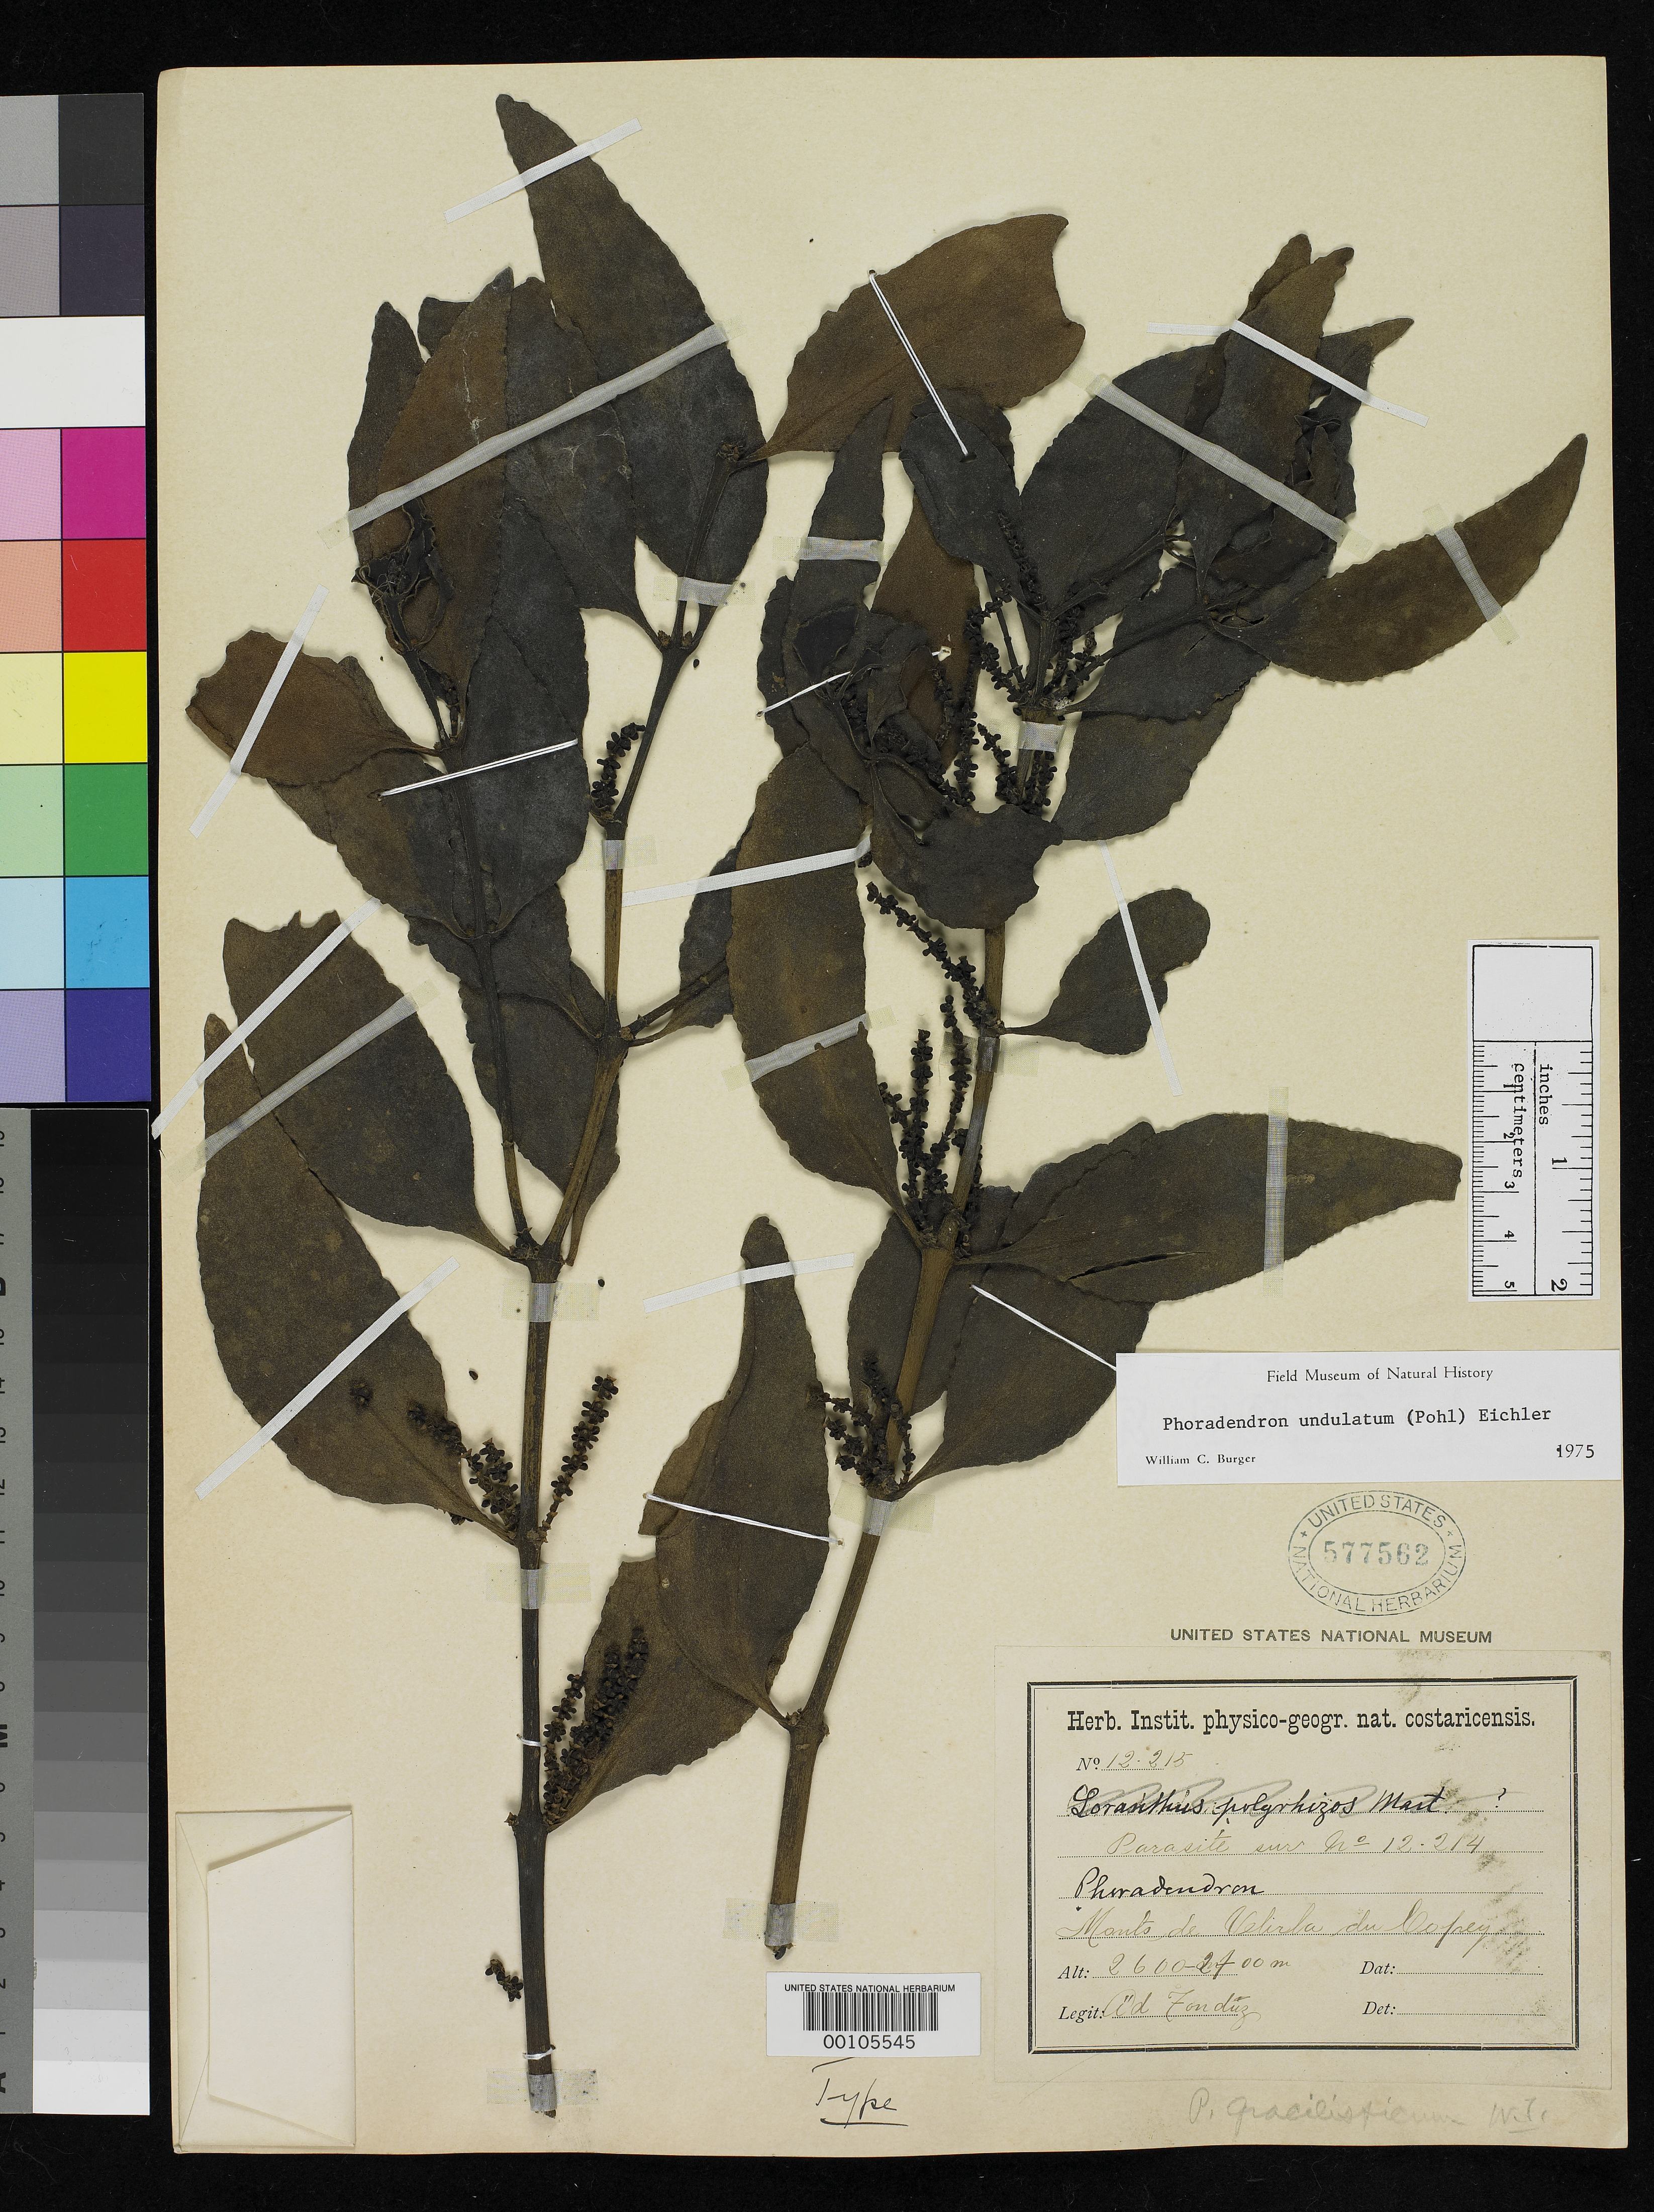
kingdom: Plantae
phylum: Tracheophyta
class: Magnoliopsida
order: Santalales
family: Viscaceae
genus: Phoradendron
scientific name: Phoradendron gracilispicum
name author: Trel.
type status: Holotype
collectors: A. Tonduz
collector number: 12215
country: Costa Rica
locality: Monte de Velirla du Copey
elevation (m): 2600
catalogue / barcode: US 577562